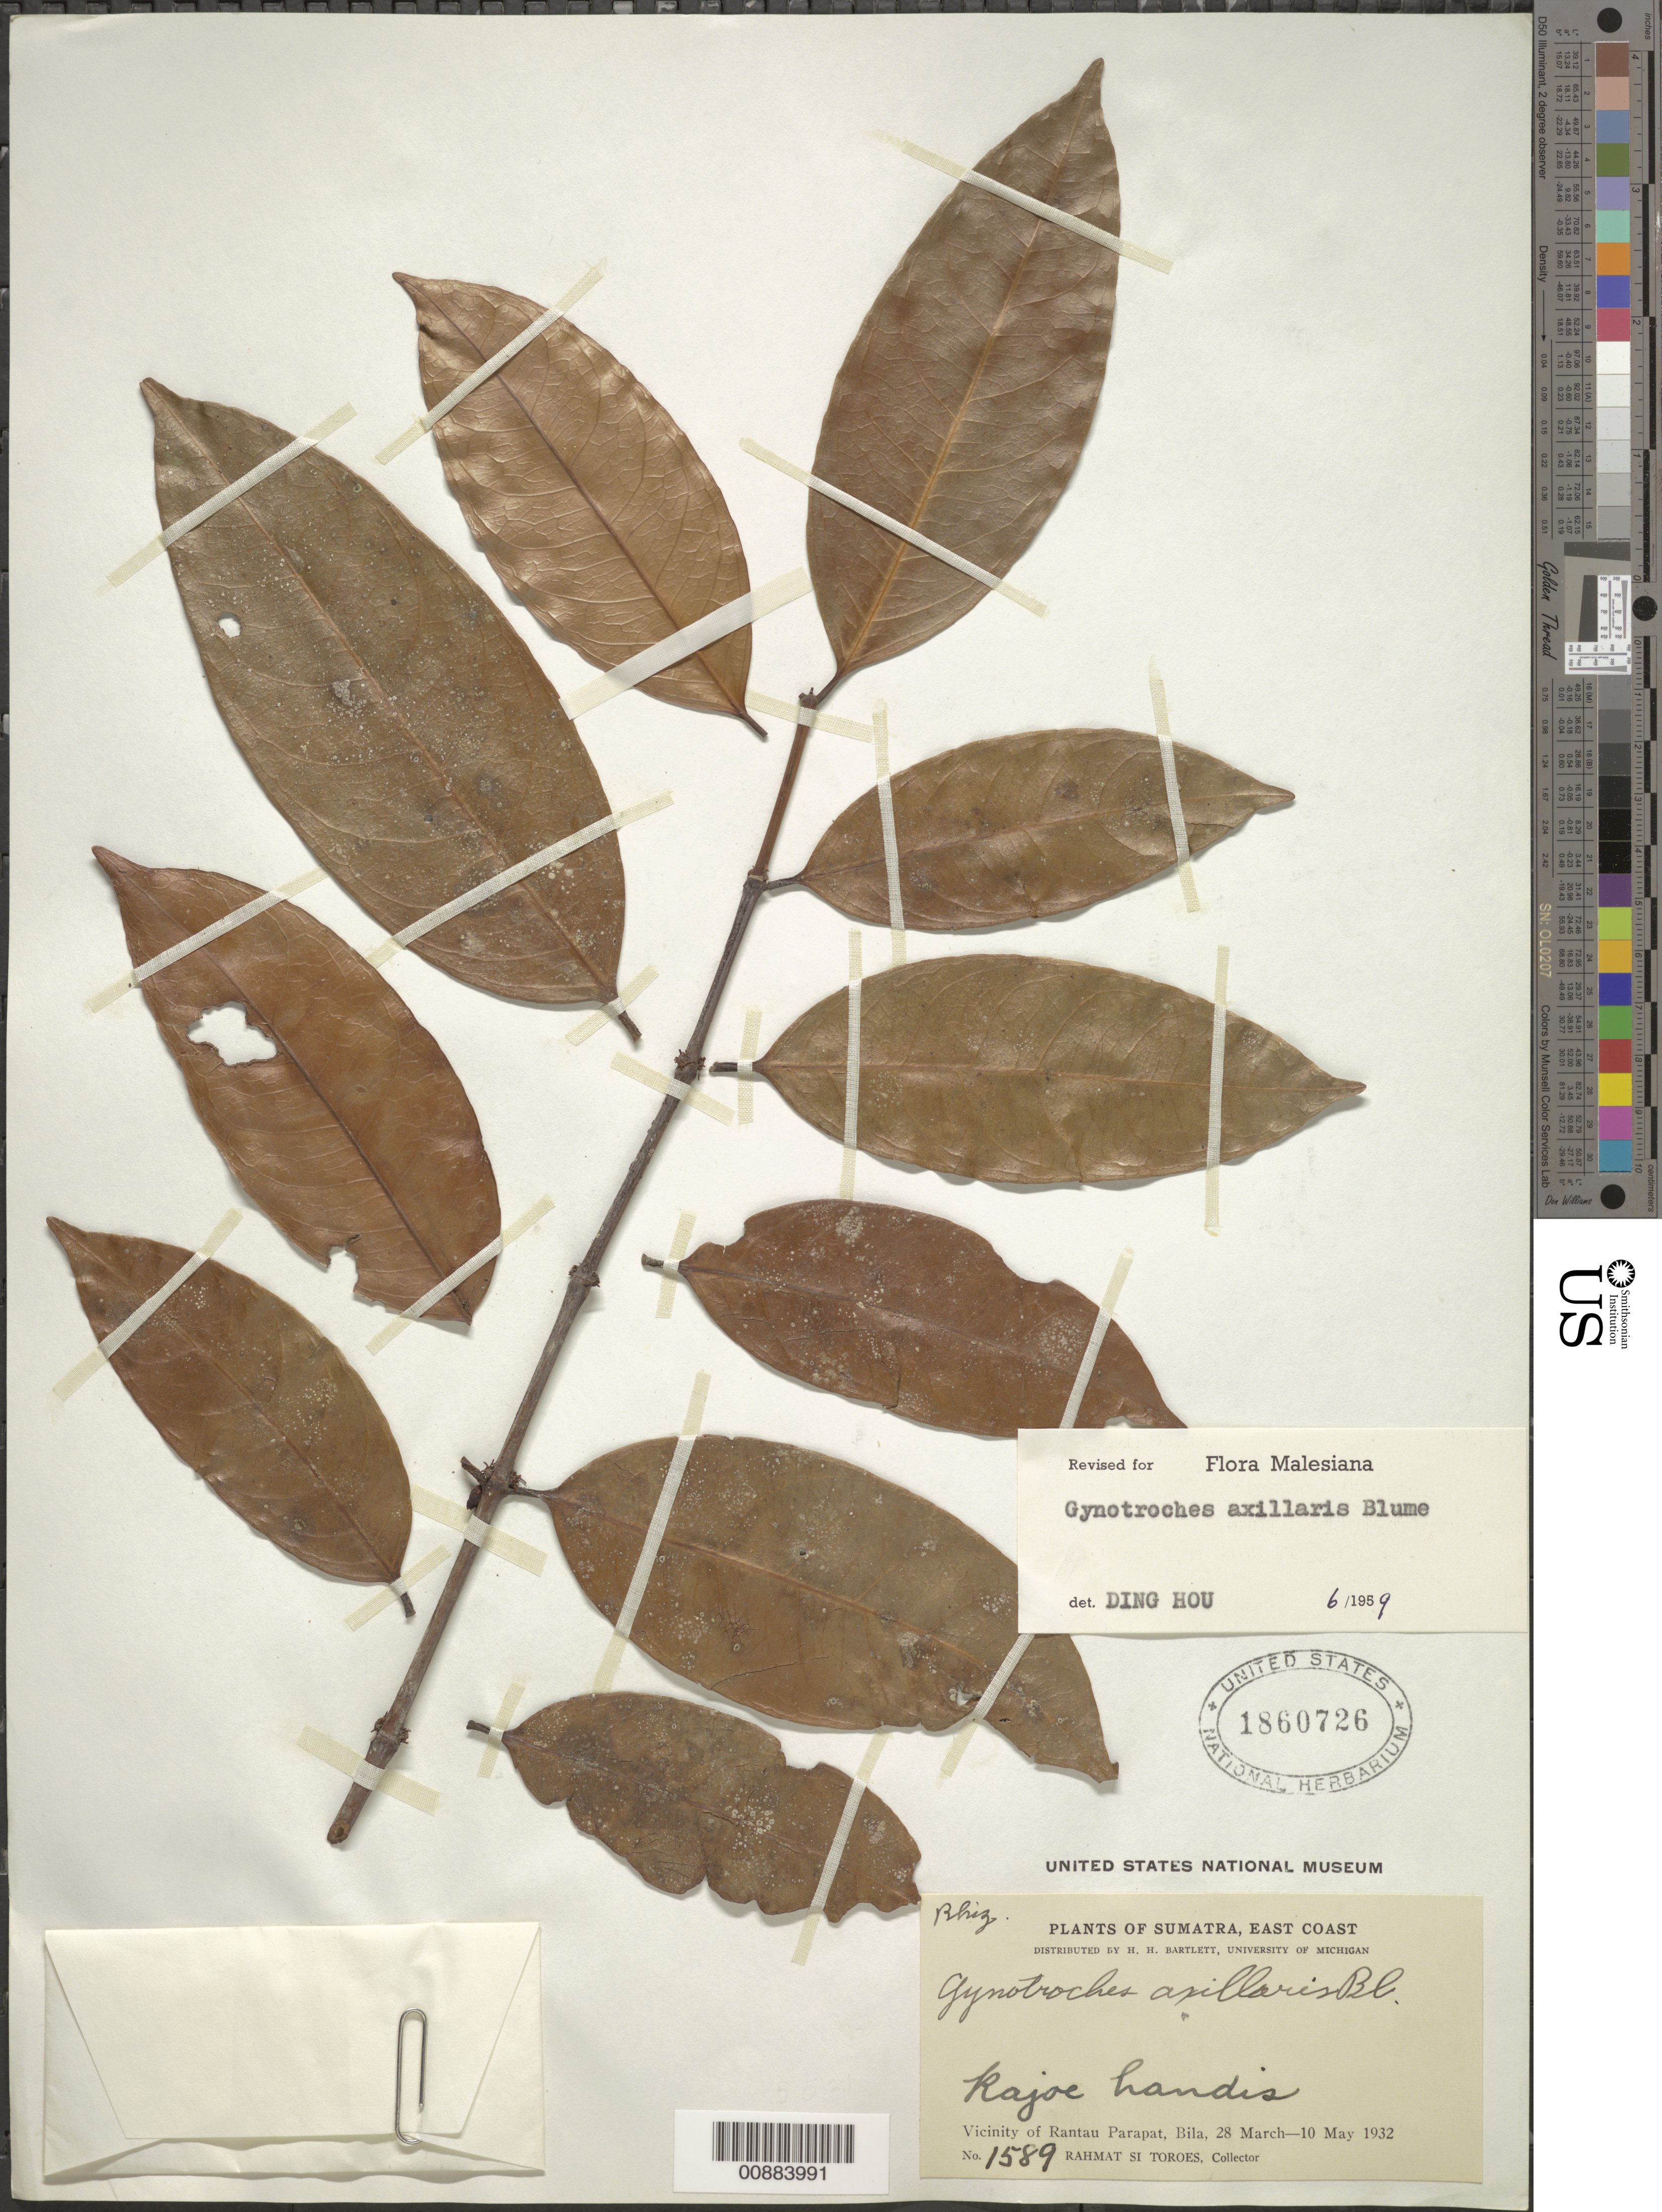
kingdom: Plantae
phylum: Tracheophyta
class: Magnoliopsida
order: Malpighiales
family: Rhizophoraceae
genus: Gynotroches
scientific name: Gynotroches axillaris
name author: Blume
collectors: Rahmat Si Boeea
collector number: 1589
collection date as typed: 28 Mar 1932 to 10 May 1932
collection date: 1932-03-28/1932-05-10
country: Indonesia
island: Sumatra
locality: Vicinity of Ranau Parapat, Bila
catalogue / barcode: US 1860726